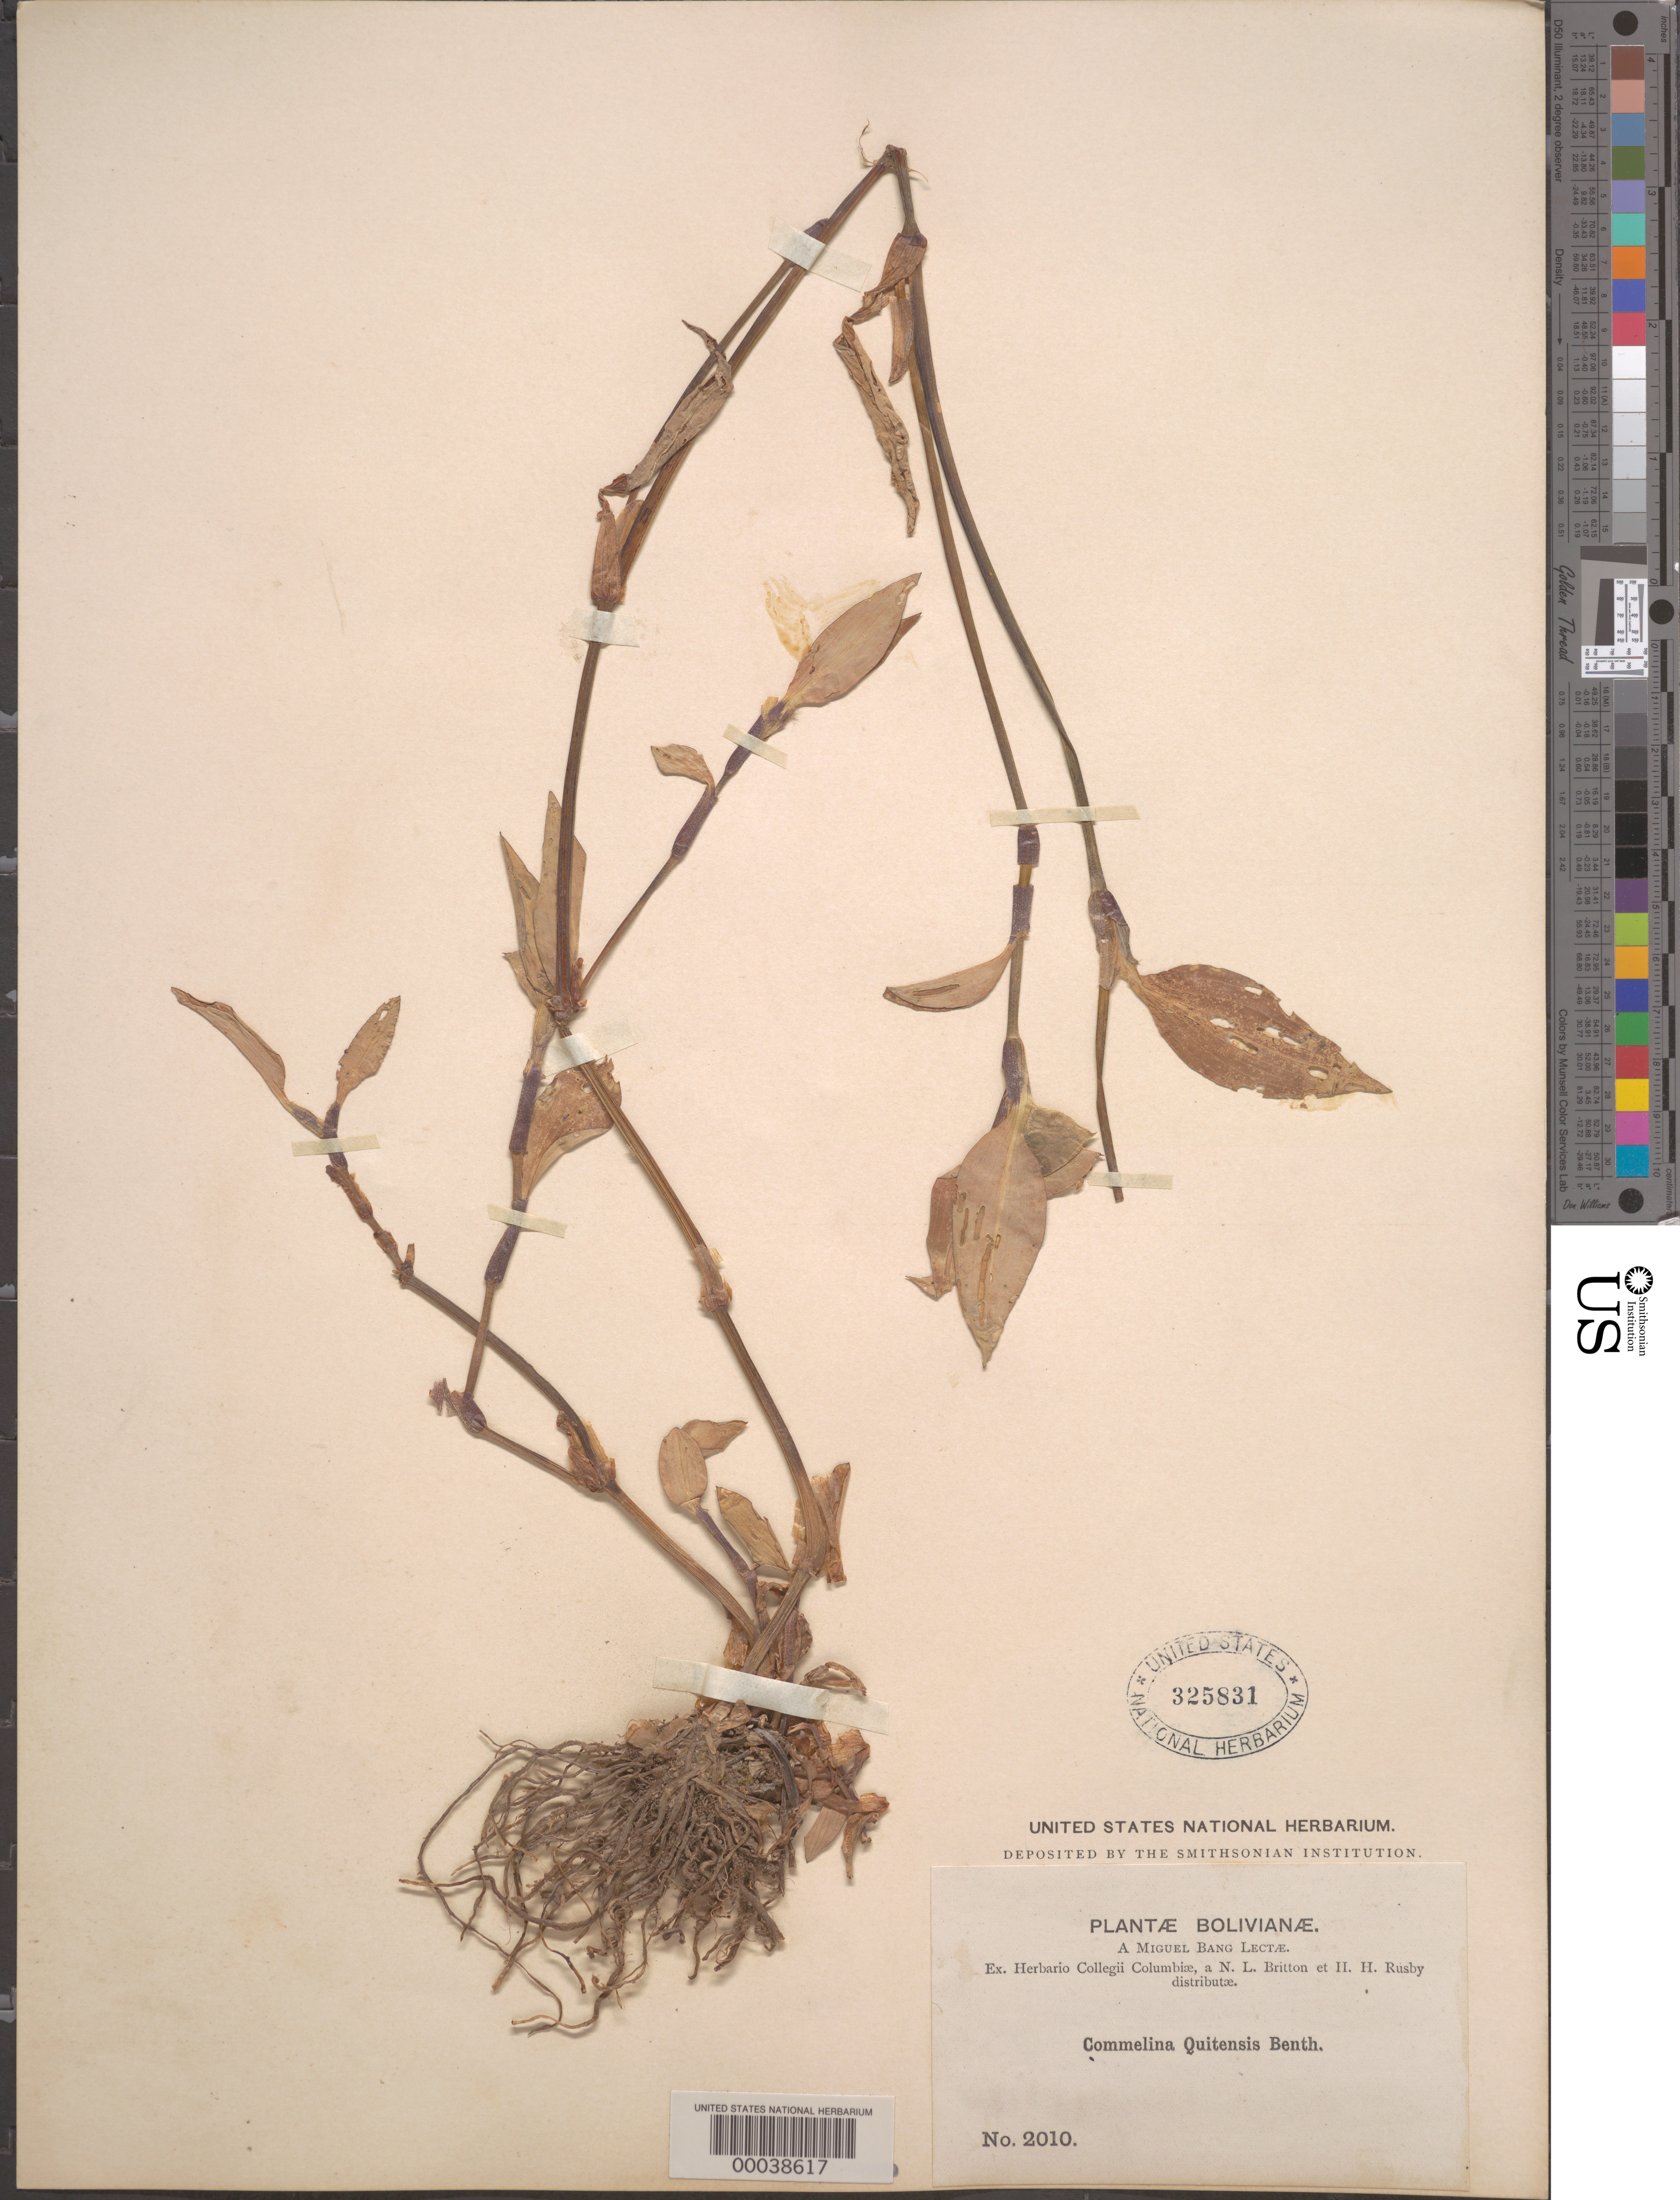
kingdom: Plantae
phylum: Tracheophyta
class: Liliopsida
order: Commelinales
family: Commelinaceae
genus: Commelina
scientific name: Commelina erecta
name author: L.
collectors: M. Bang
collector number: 2010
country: Bolivia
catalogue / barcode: US 325831